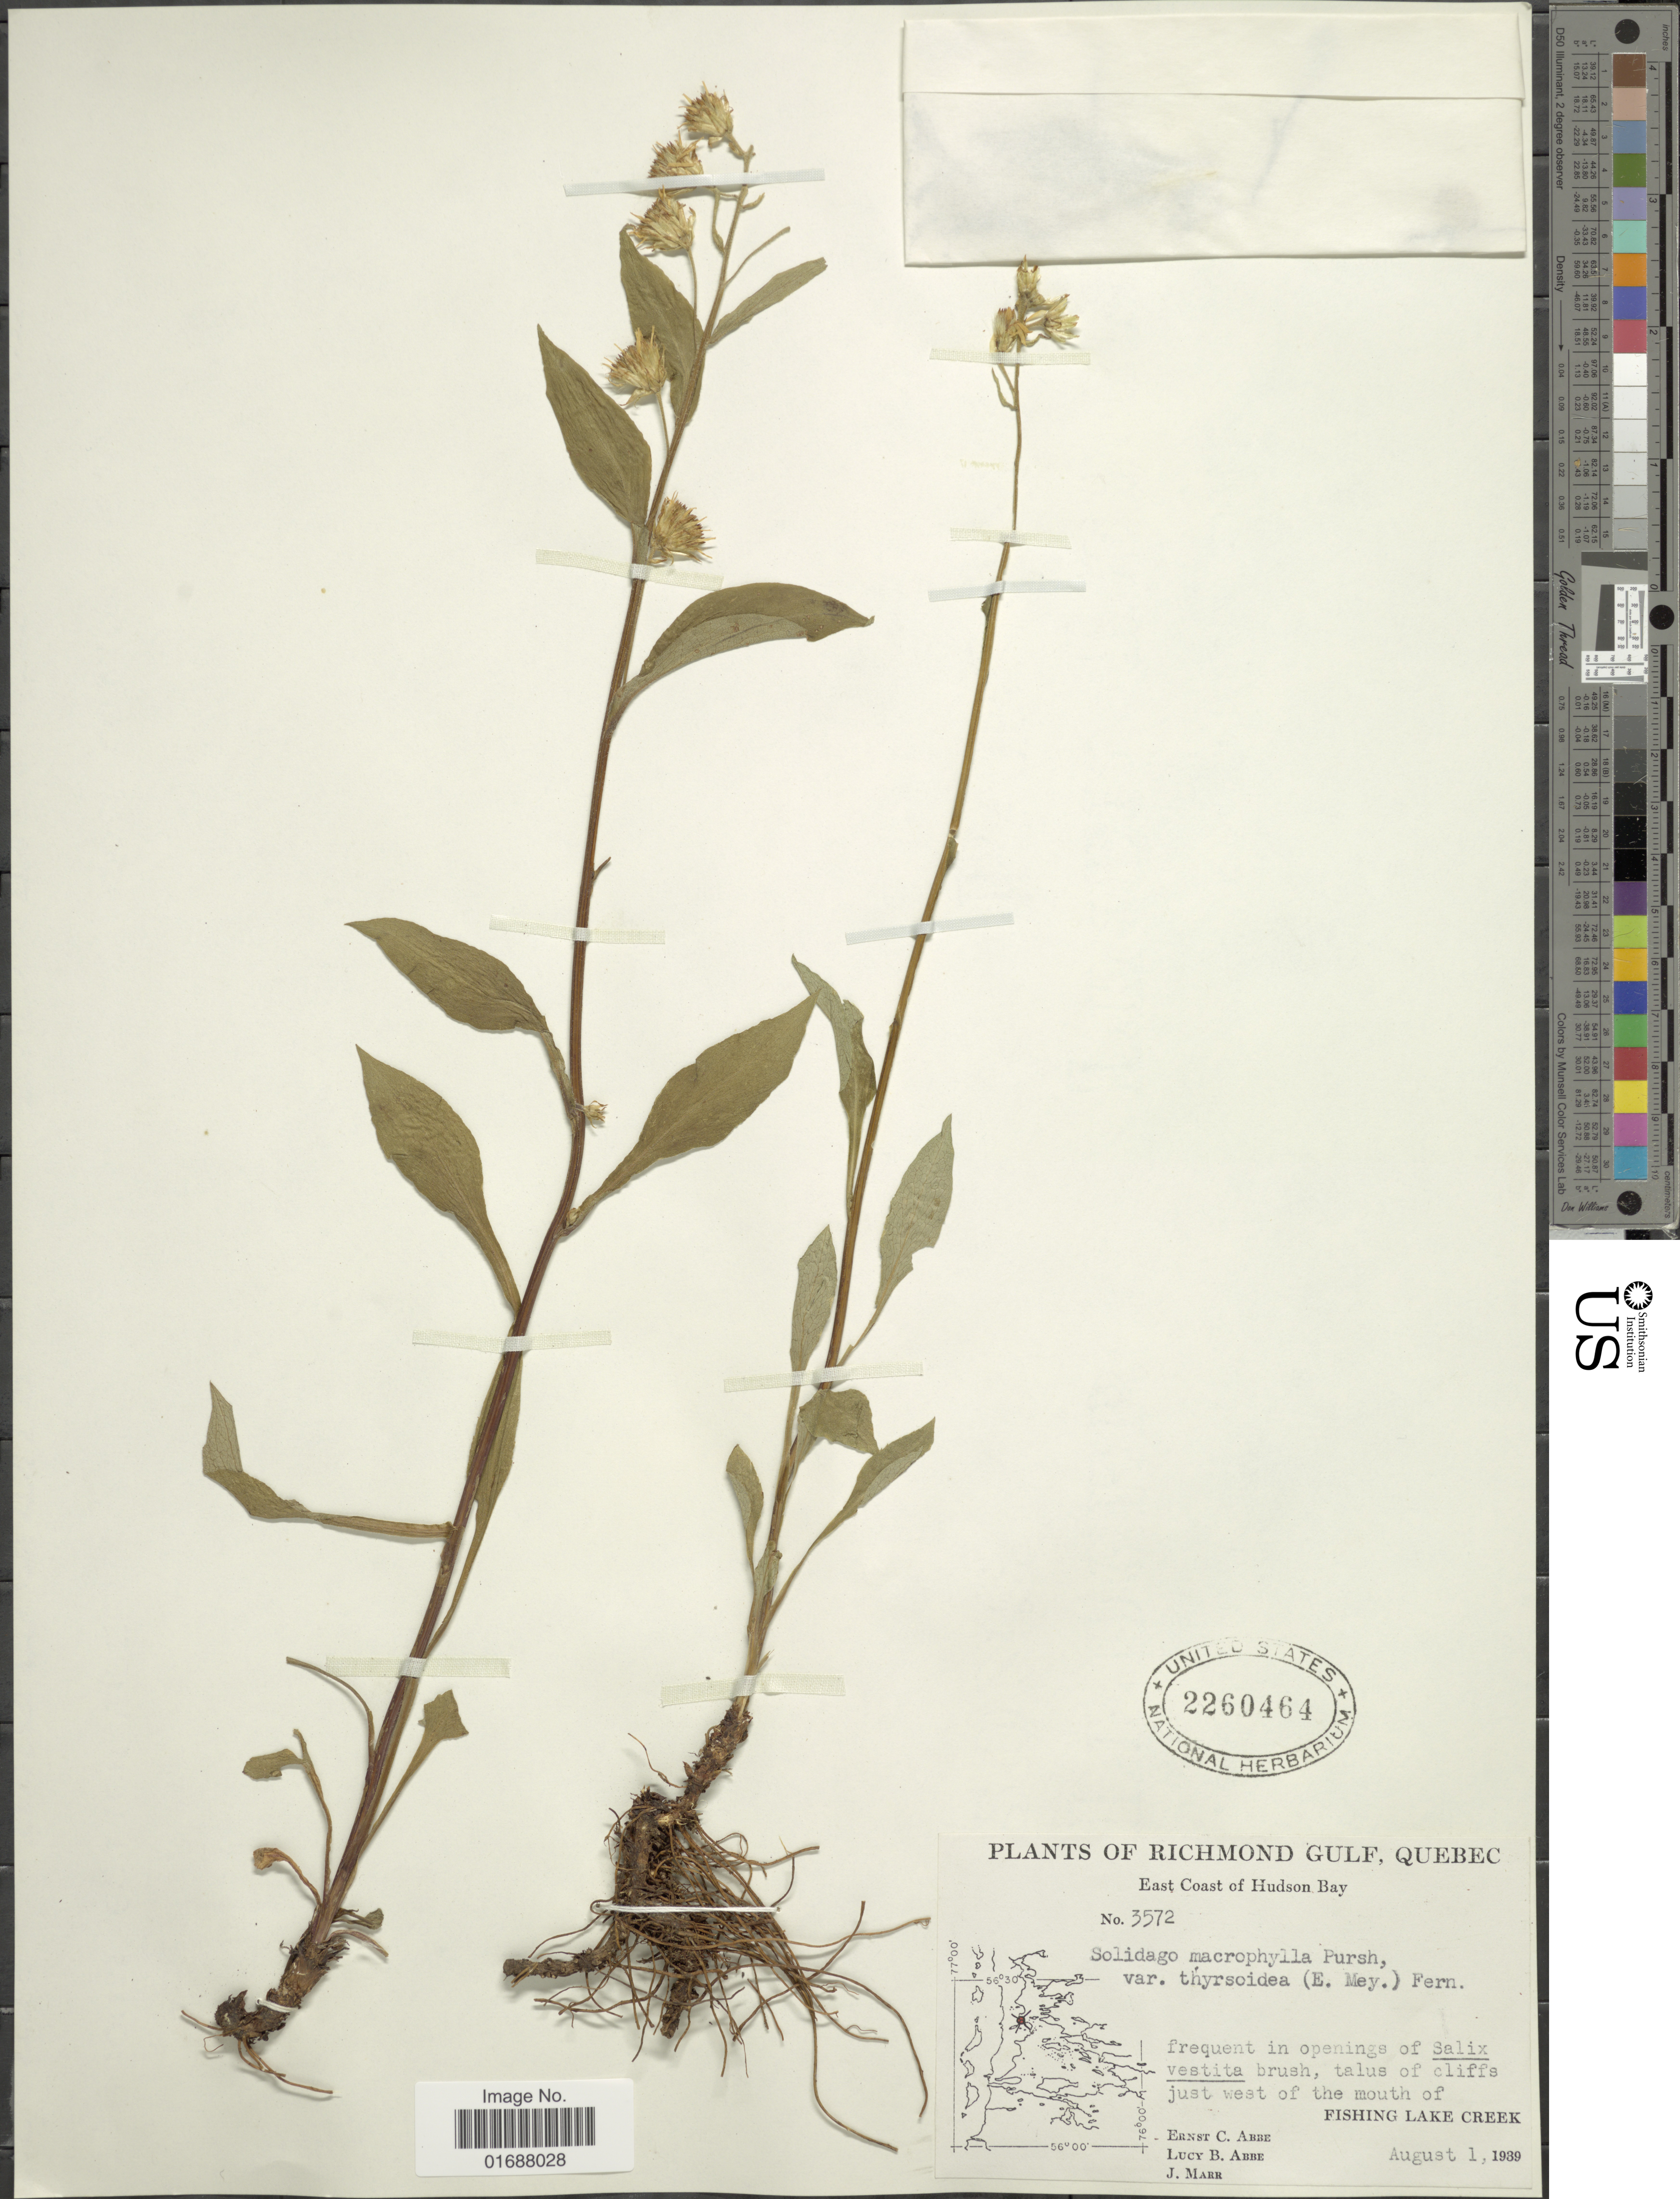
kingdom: Plantae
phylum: Tracheophyta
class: Magnoliopsida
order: Asterales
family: Asteraceae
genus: Solidago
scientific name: Solidago macrophylla var. thyrsoidea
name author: (E. Mey.) Fernald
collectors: E. C. Abbe, L. B. Abbe & J. Marr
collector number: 3572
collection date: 1939-08-01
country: Canada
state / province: Quebec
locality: Richmond Gulf, Quebec, East Coast of Hudson Bay, talus of cliffs just west of the mouth of Fishing Lake Creek.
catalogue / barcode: US 2260464